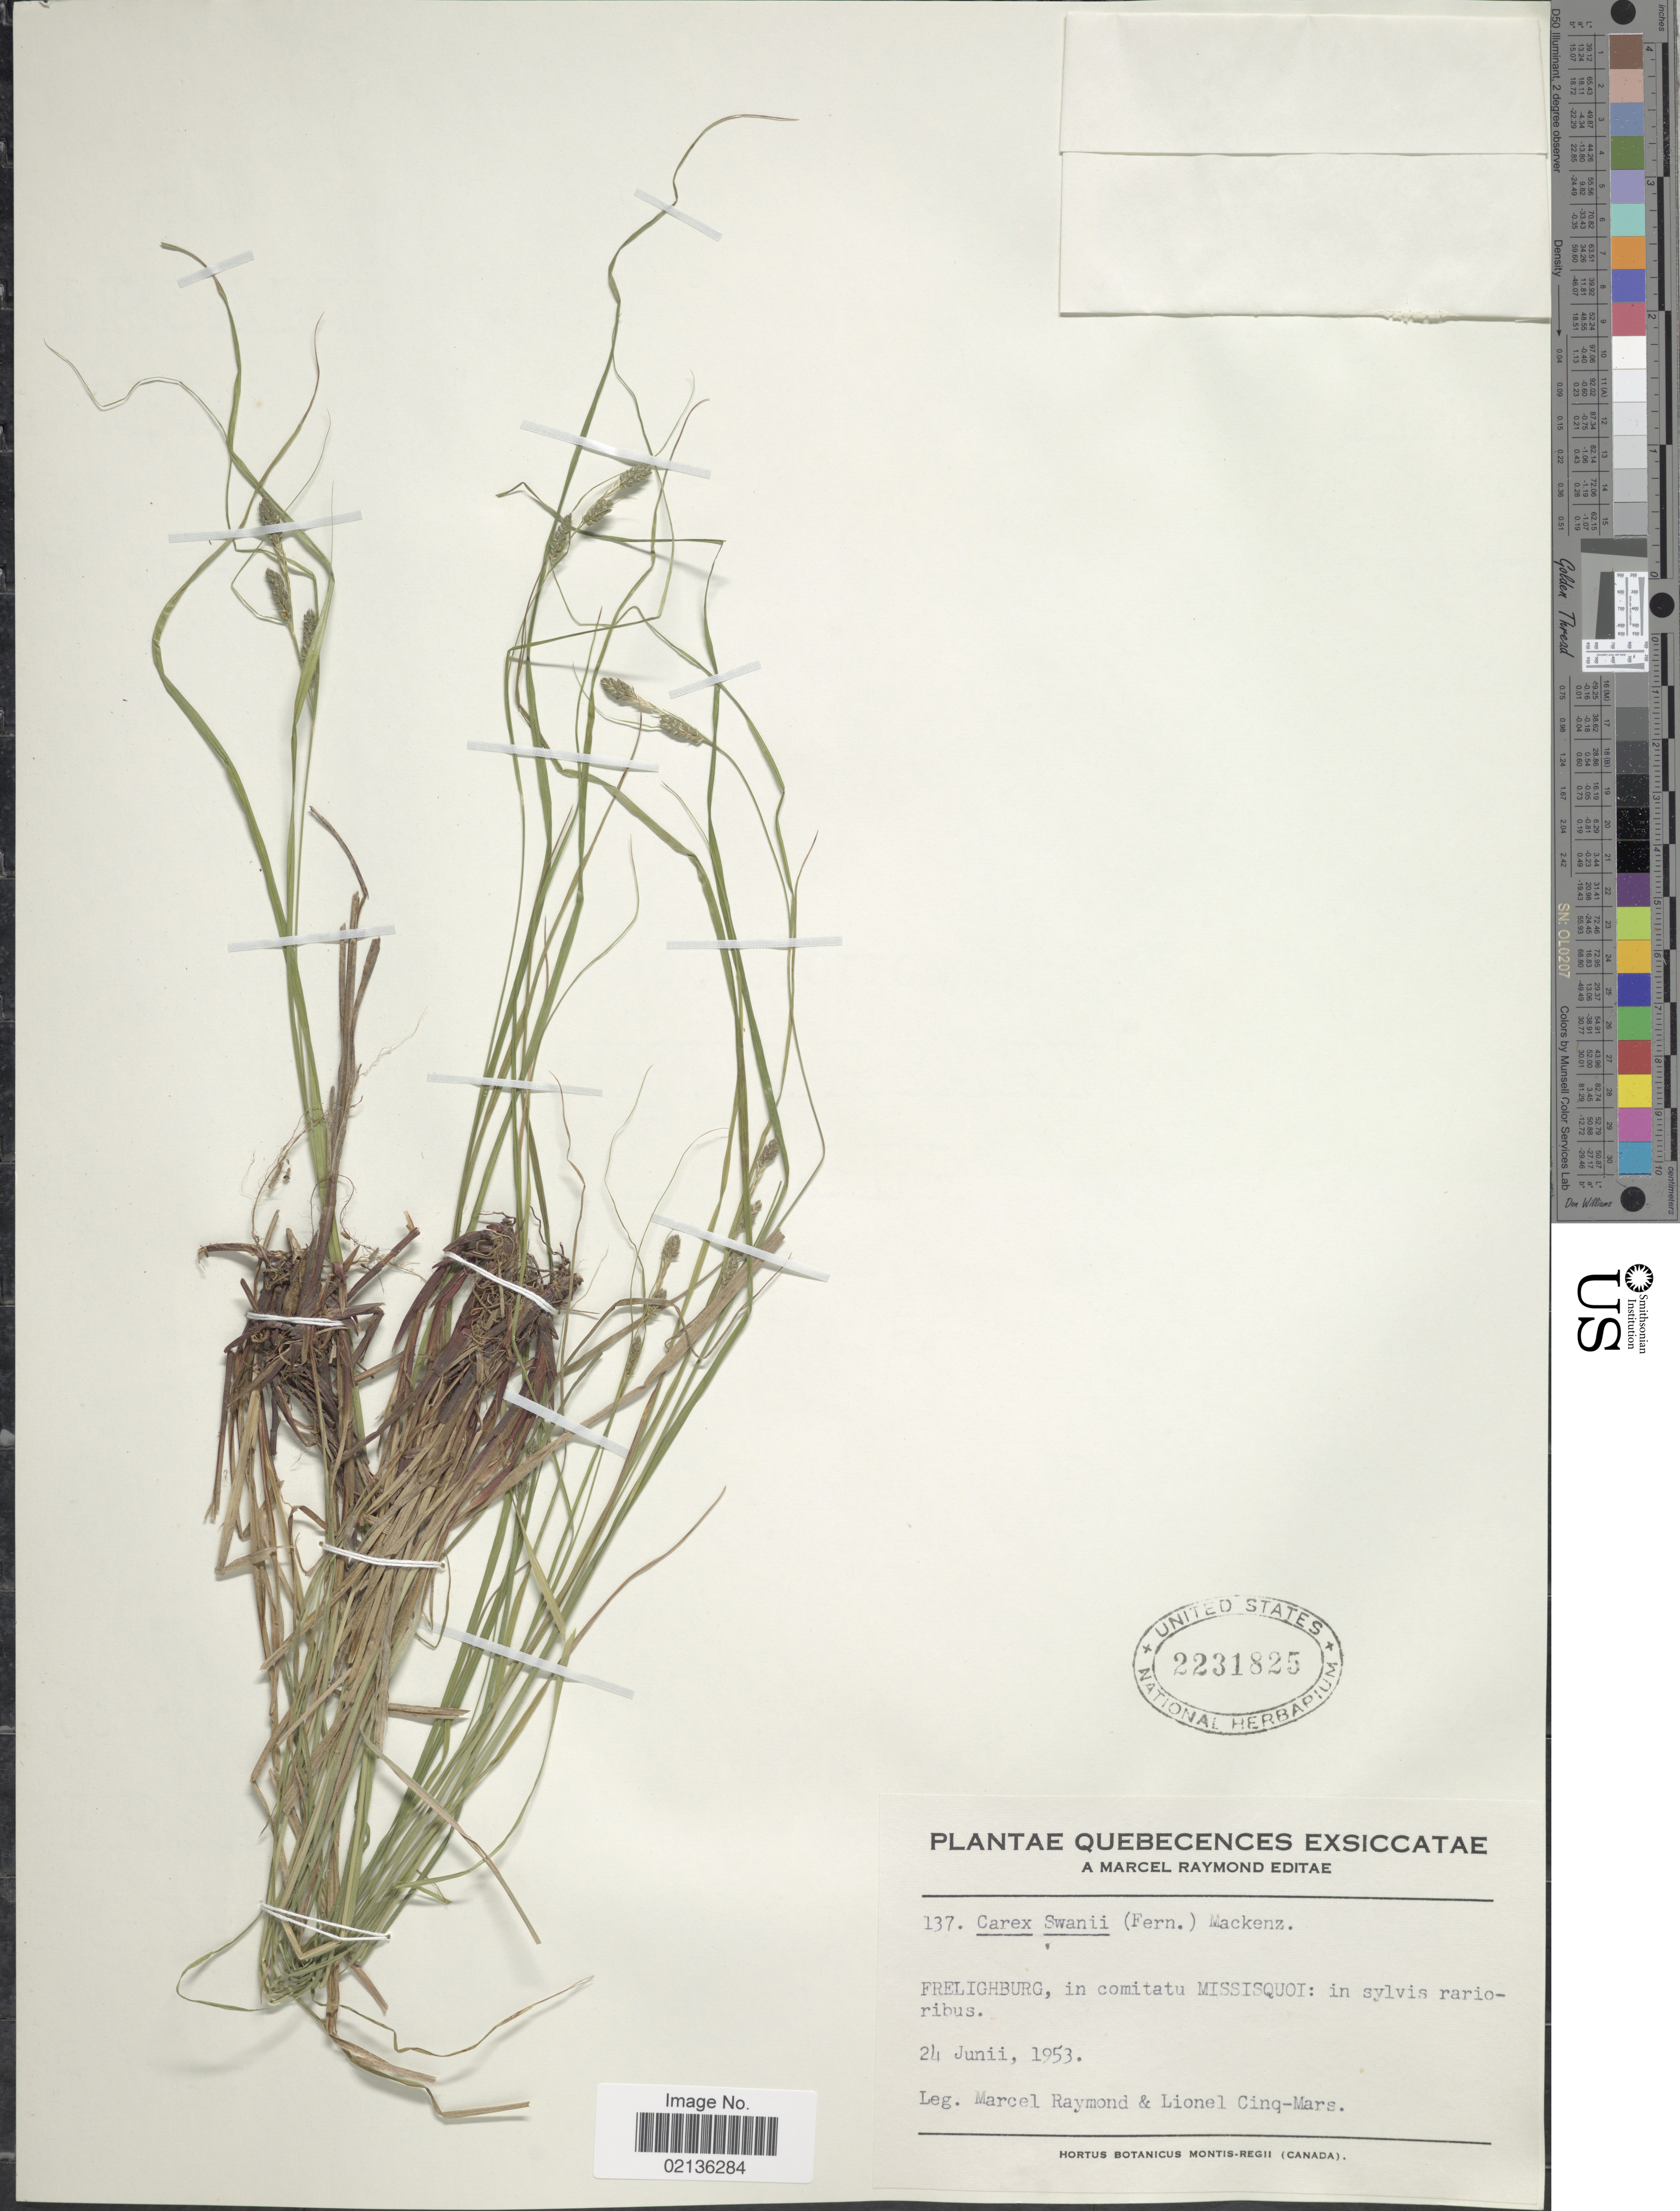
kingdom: Plantae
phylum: Tracheophyta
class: Liliopsida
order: Poales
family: Cyperaceae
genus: Carex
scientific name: Carex swanii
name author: (Fernald) Mack.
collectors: M. Raymond & L. Cinq-Mars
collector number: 137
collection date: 1953-06-24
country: Canada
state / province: Quebec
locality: Frelighburg, in comitatu Missiquoi: in sylvis rarioribus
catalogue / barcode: US 2231825